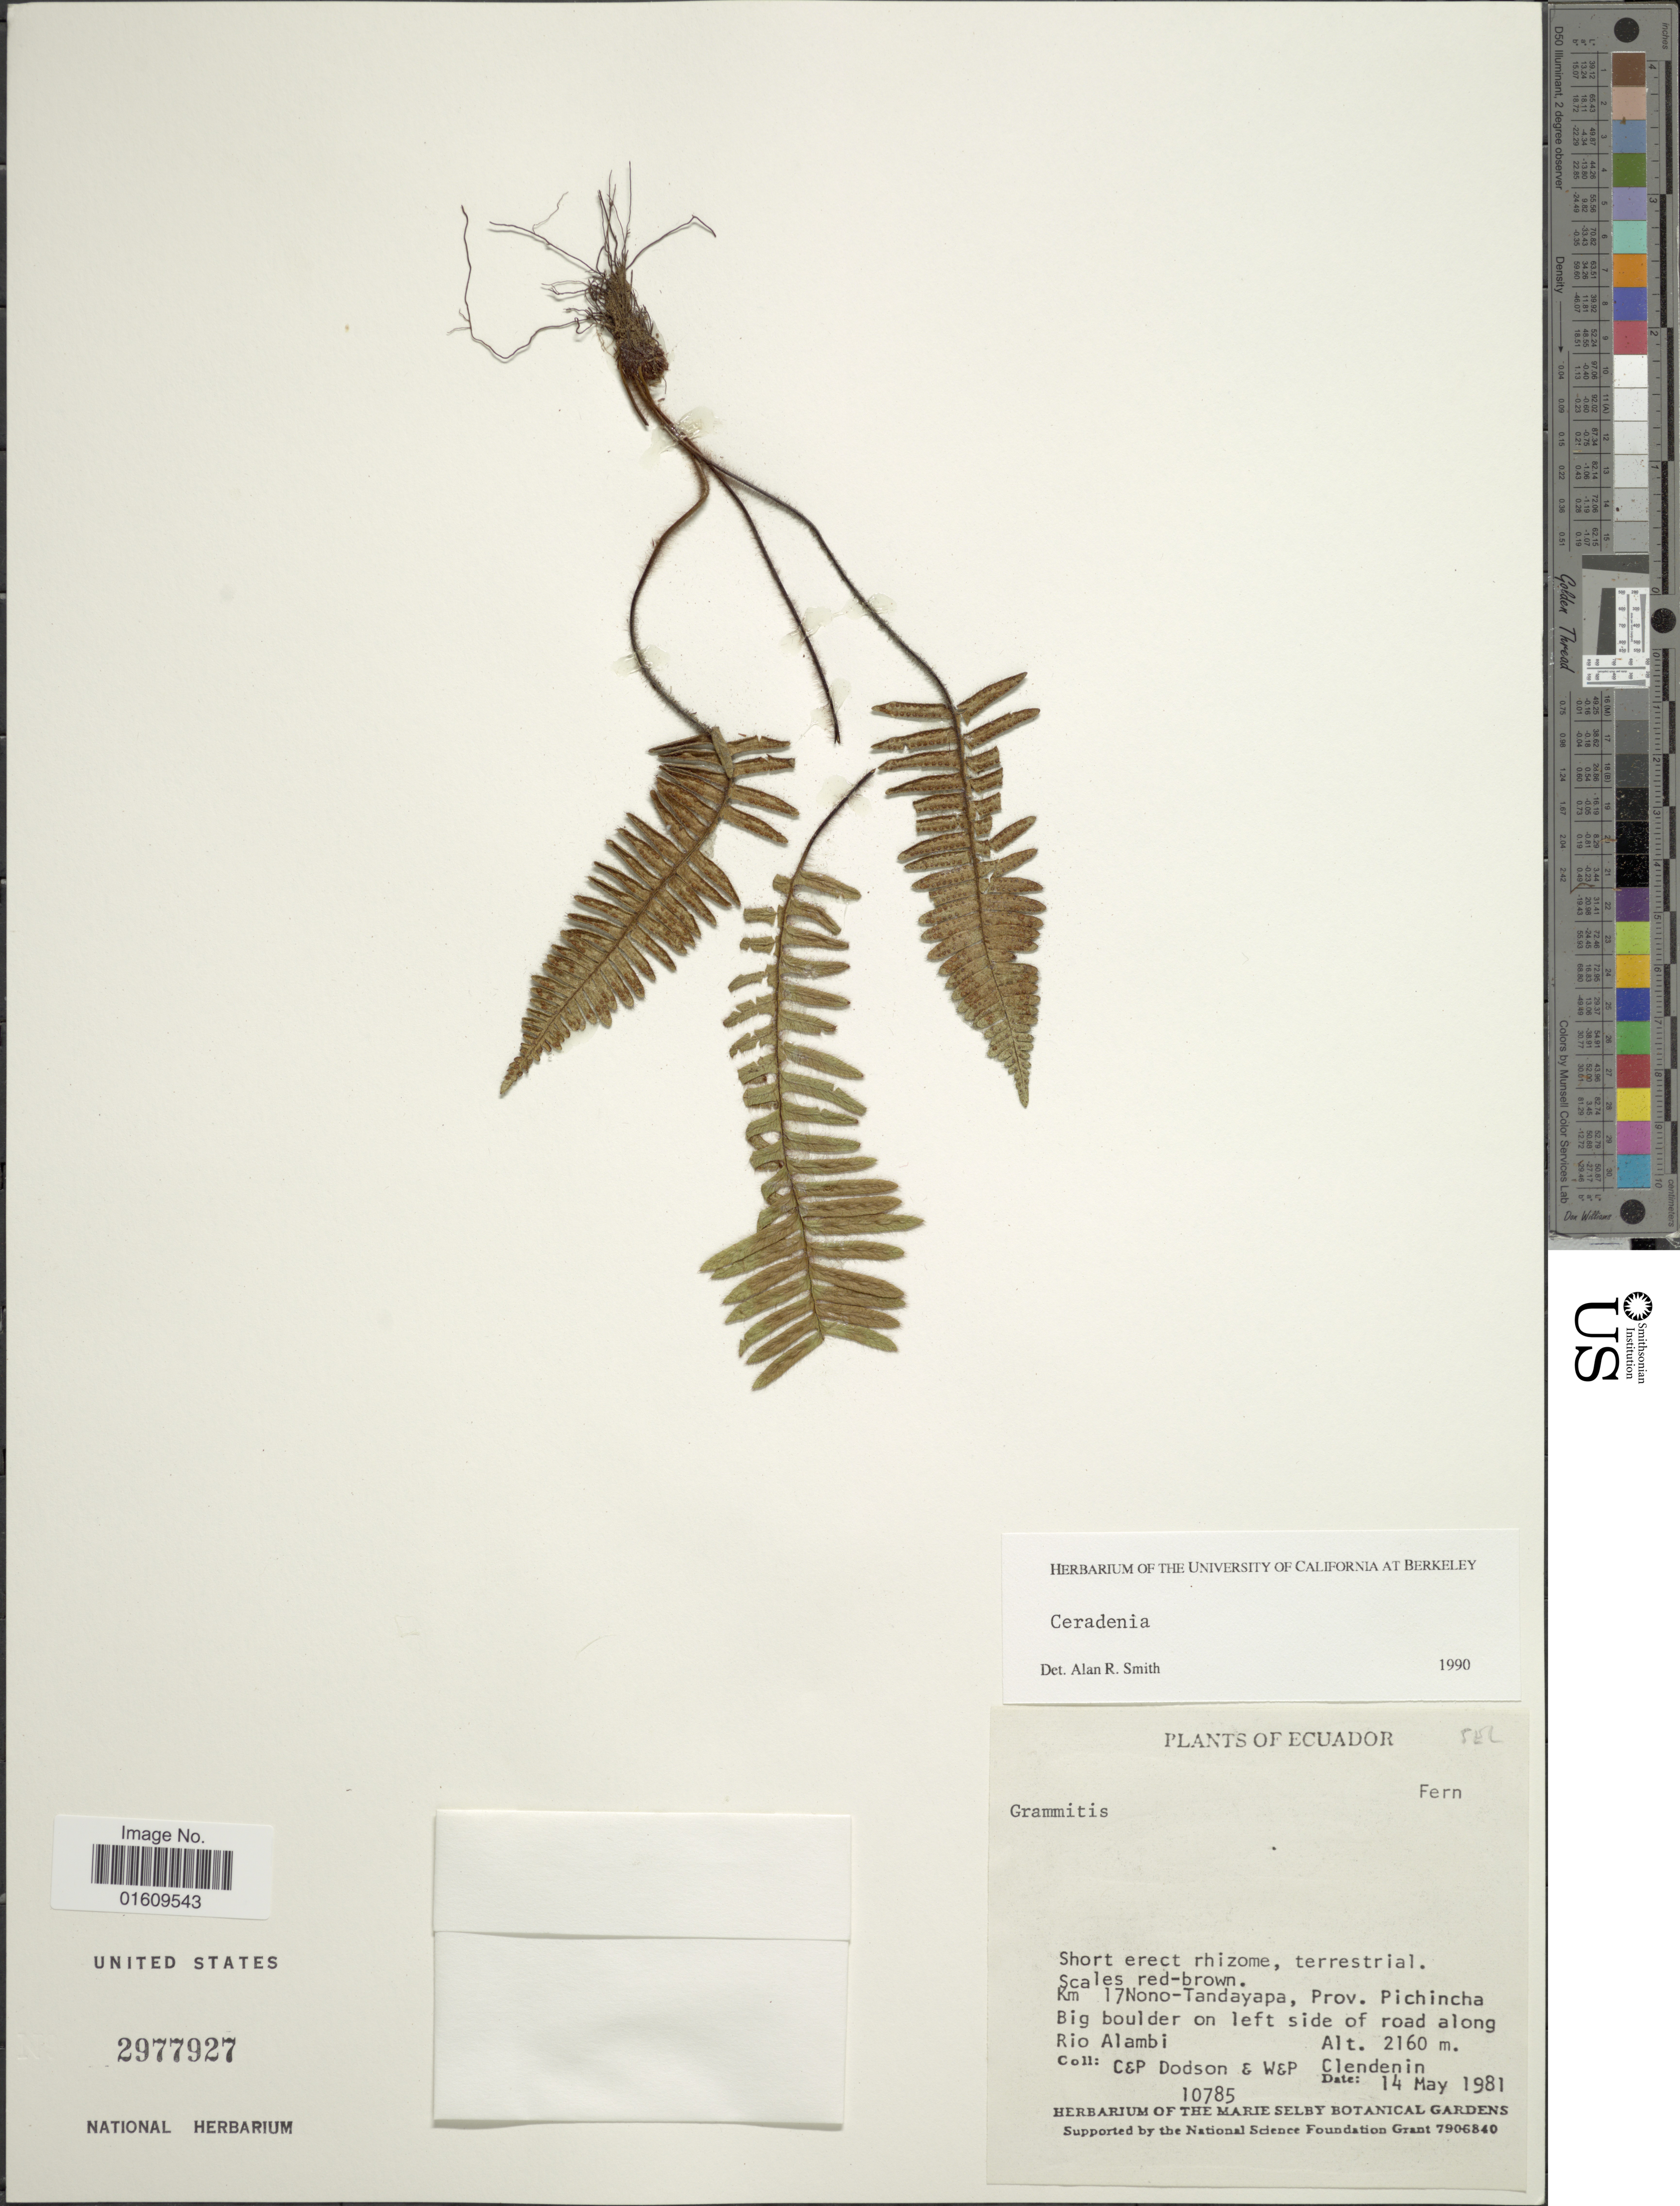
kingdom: Plantae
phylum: Tracheophyta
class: Polypodiopsida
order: Polypodiales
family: Polypodiaceae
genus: Ceradenia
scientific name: Ceradenia sp.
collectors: C. Dodson, P. M. Dodson, W. Clendenin & P. Clendenin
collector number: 10785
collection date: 1981-05-14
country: Ecuador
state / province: Pichincha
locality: Km 17 Nono - Tandayapa, Prov. Pinchincha Big boulder on left side of road along Rio Alambi.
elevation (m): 2016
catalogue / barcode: US 2977927